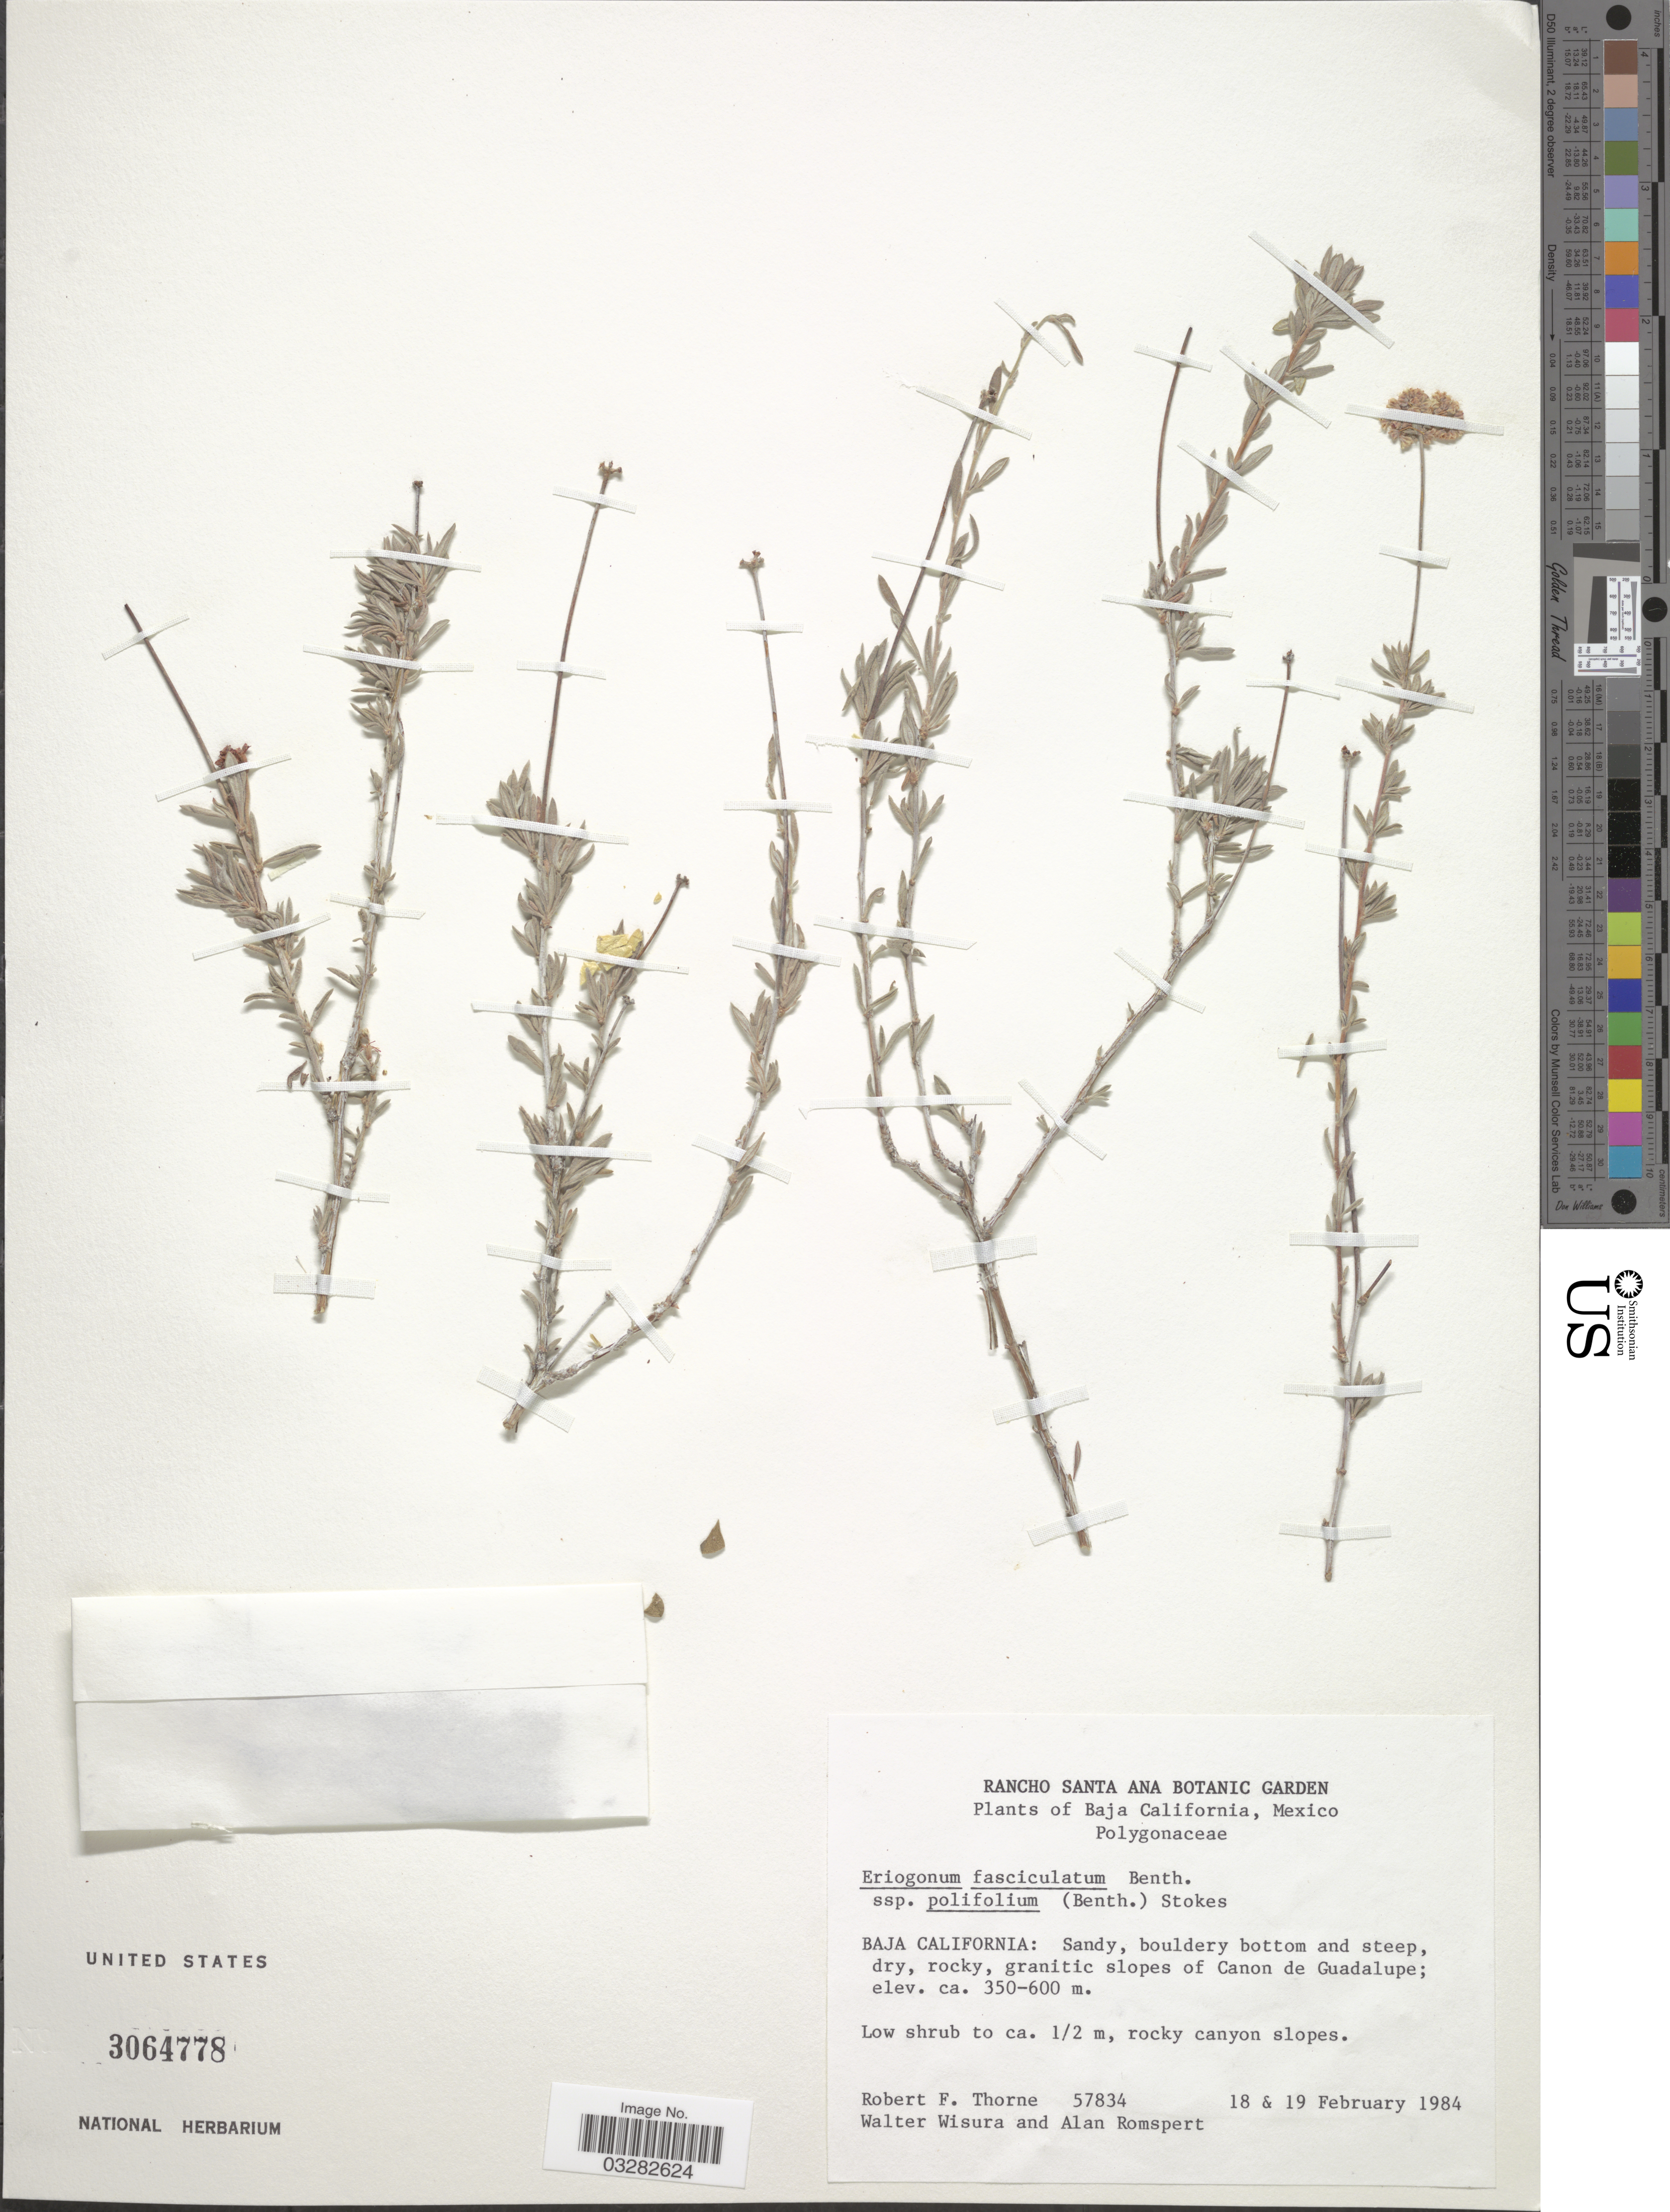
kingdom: Plantae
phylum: Tracheophyta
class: Magnoliopsida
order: Caryophyllales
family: Polygonaceae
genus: Eriogonum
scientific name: Eriogonum fasciculatum var. polifolium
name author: (Benth.) Torr. & A. Gray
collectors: R. F. Thorne, W. Wisura & A. Romspert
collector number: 57834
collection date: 1984-02-18/1984-02-19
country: Mexico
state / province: Baja California Norte / Baja California Sur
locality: Granitic slopes of Canon de Guadalupe.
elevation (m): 350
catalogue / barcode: US 3064778